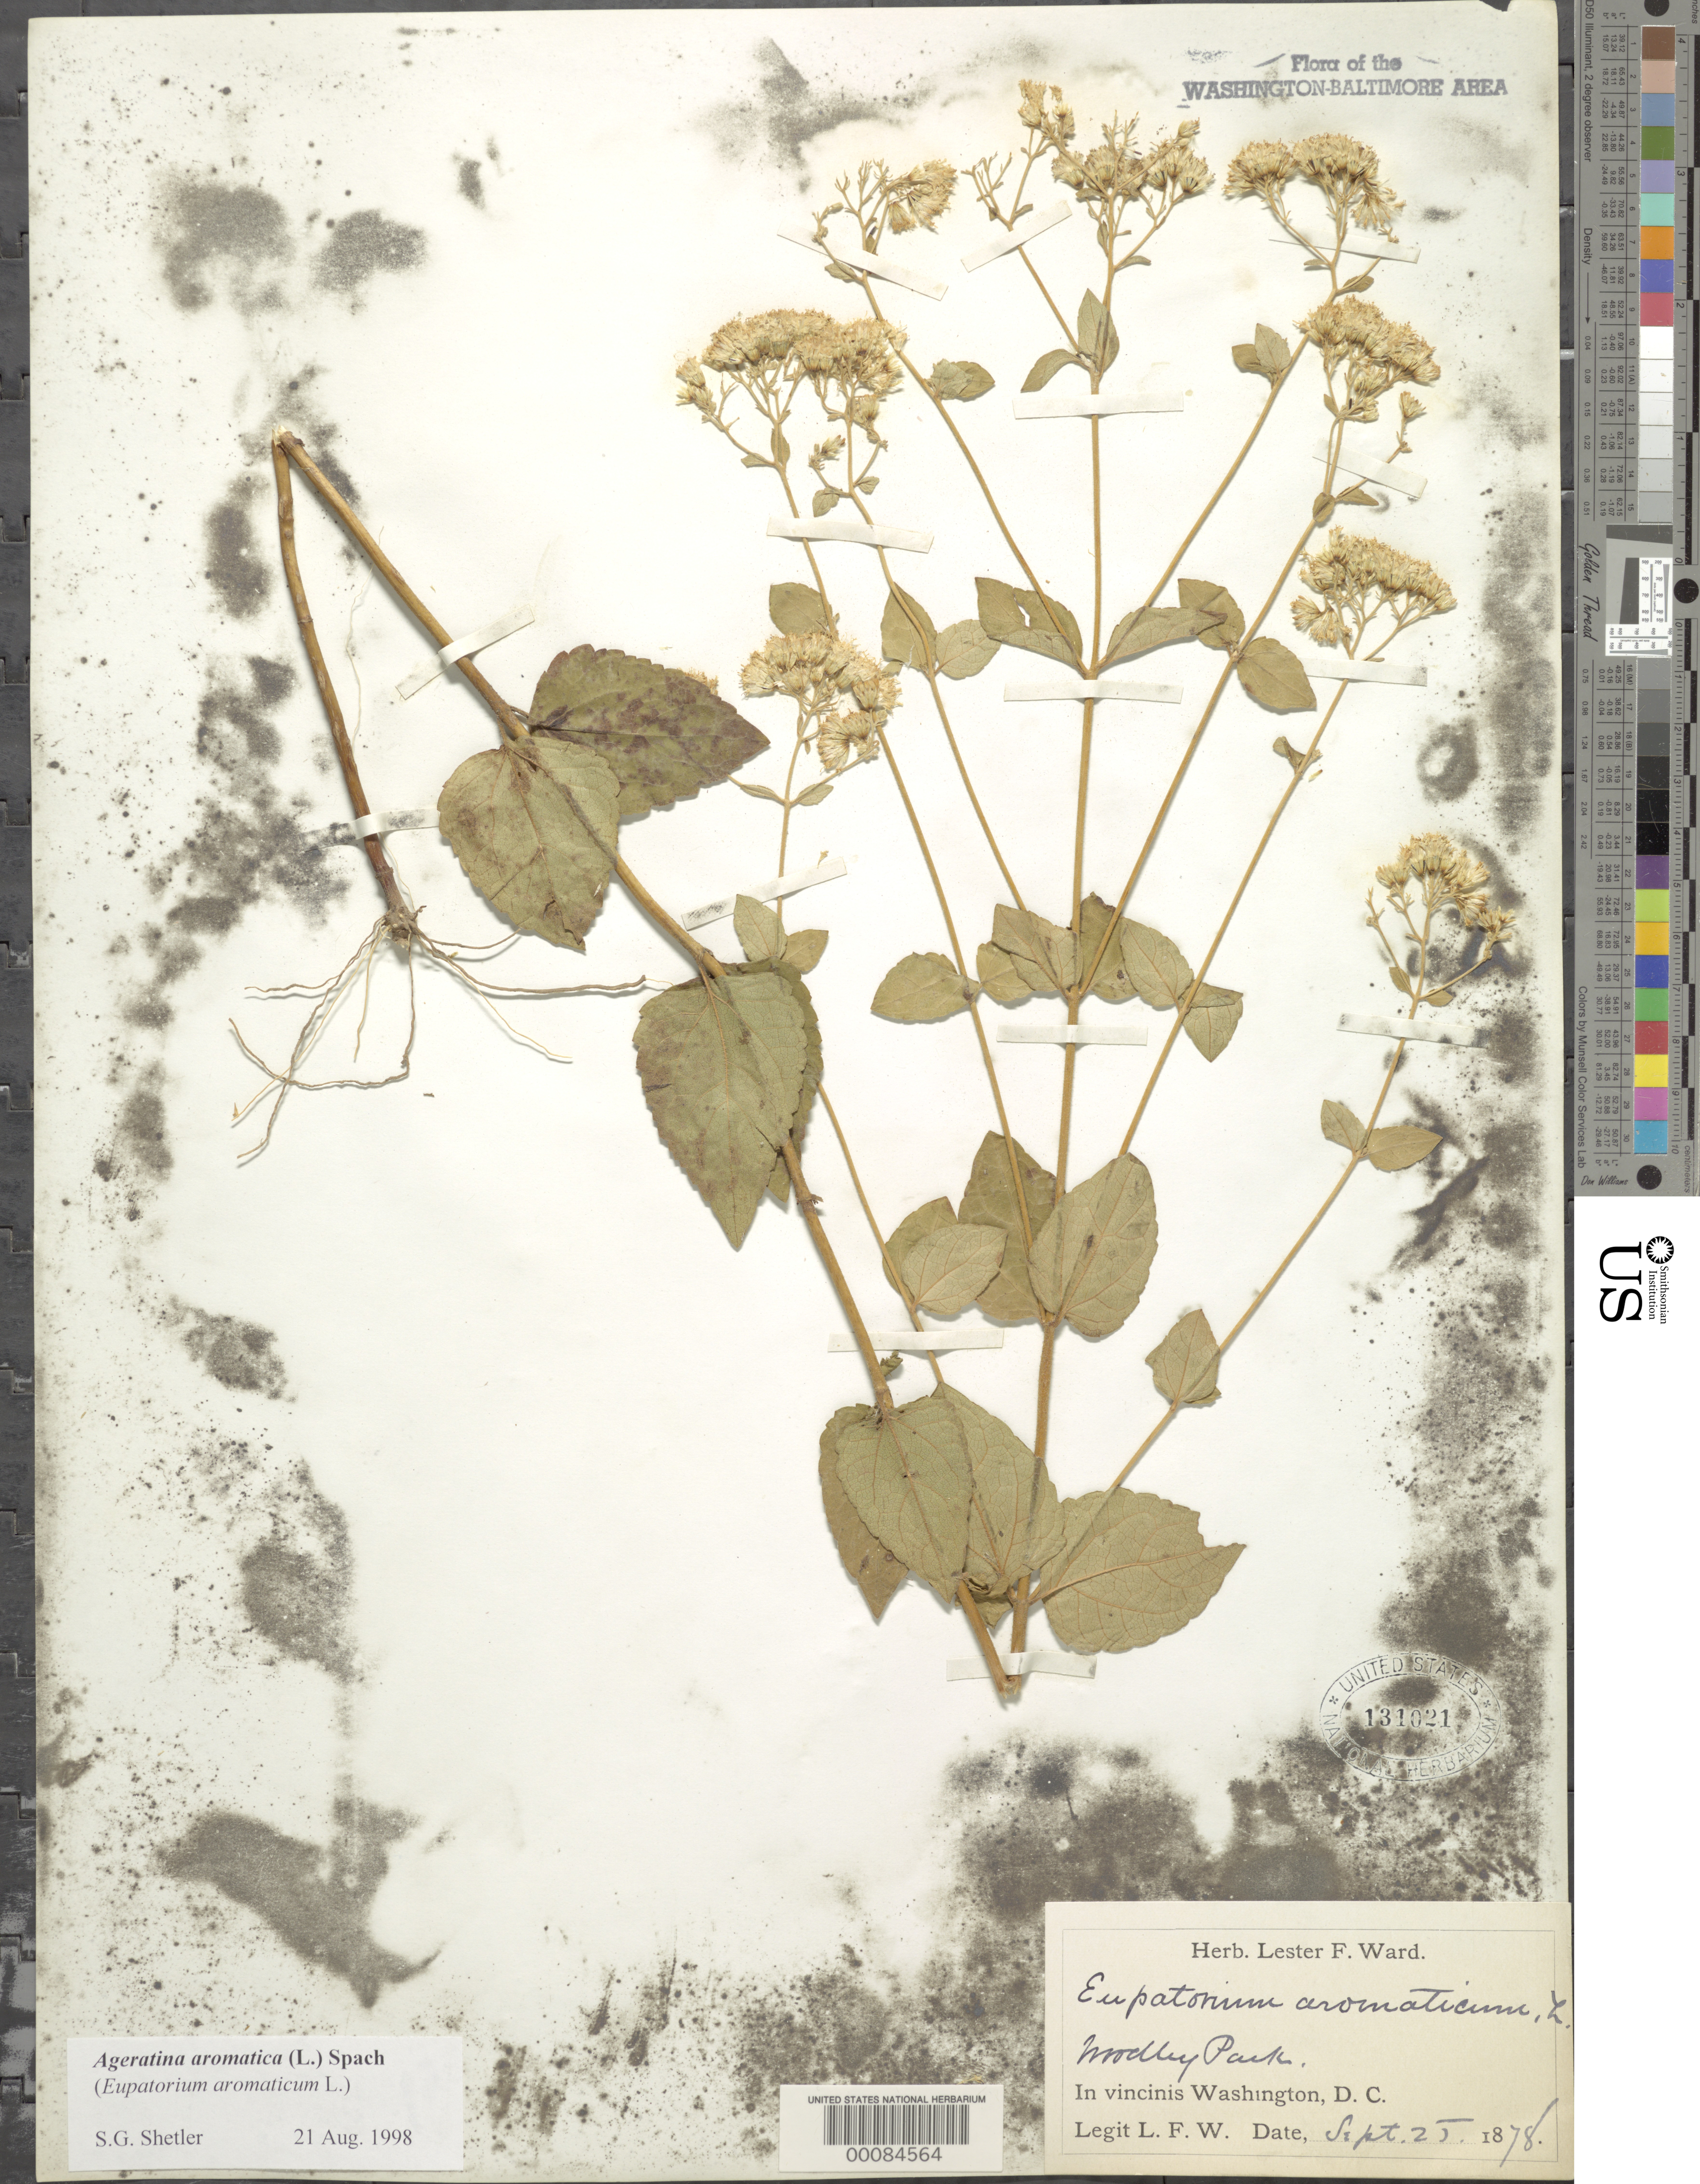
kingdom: Plantae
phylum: Tracheophyta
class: Magnoliopsida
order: Asterales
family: Asteraceae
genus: Ageratina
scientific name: Ageratina aromatica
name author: (L.) Spach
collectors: L. F. Ward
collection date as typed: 25 Sep 1878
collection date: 1878-09-25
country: United States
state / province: District of Columbia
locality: Woodley Park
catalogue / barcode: US 131021